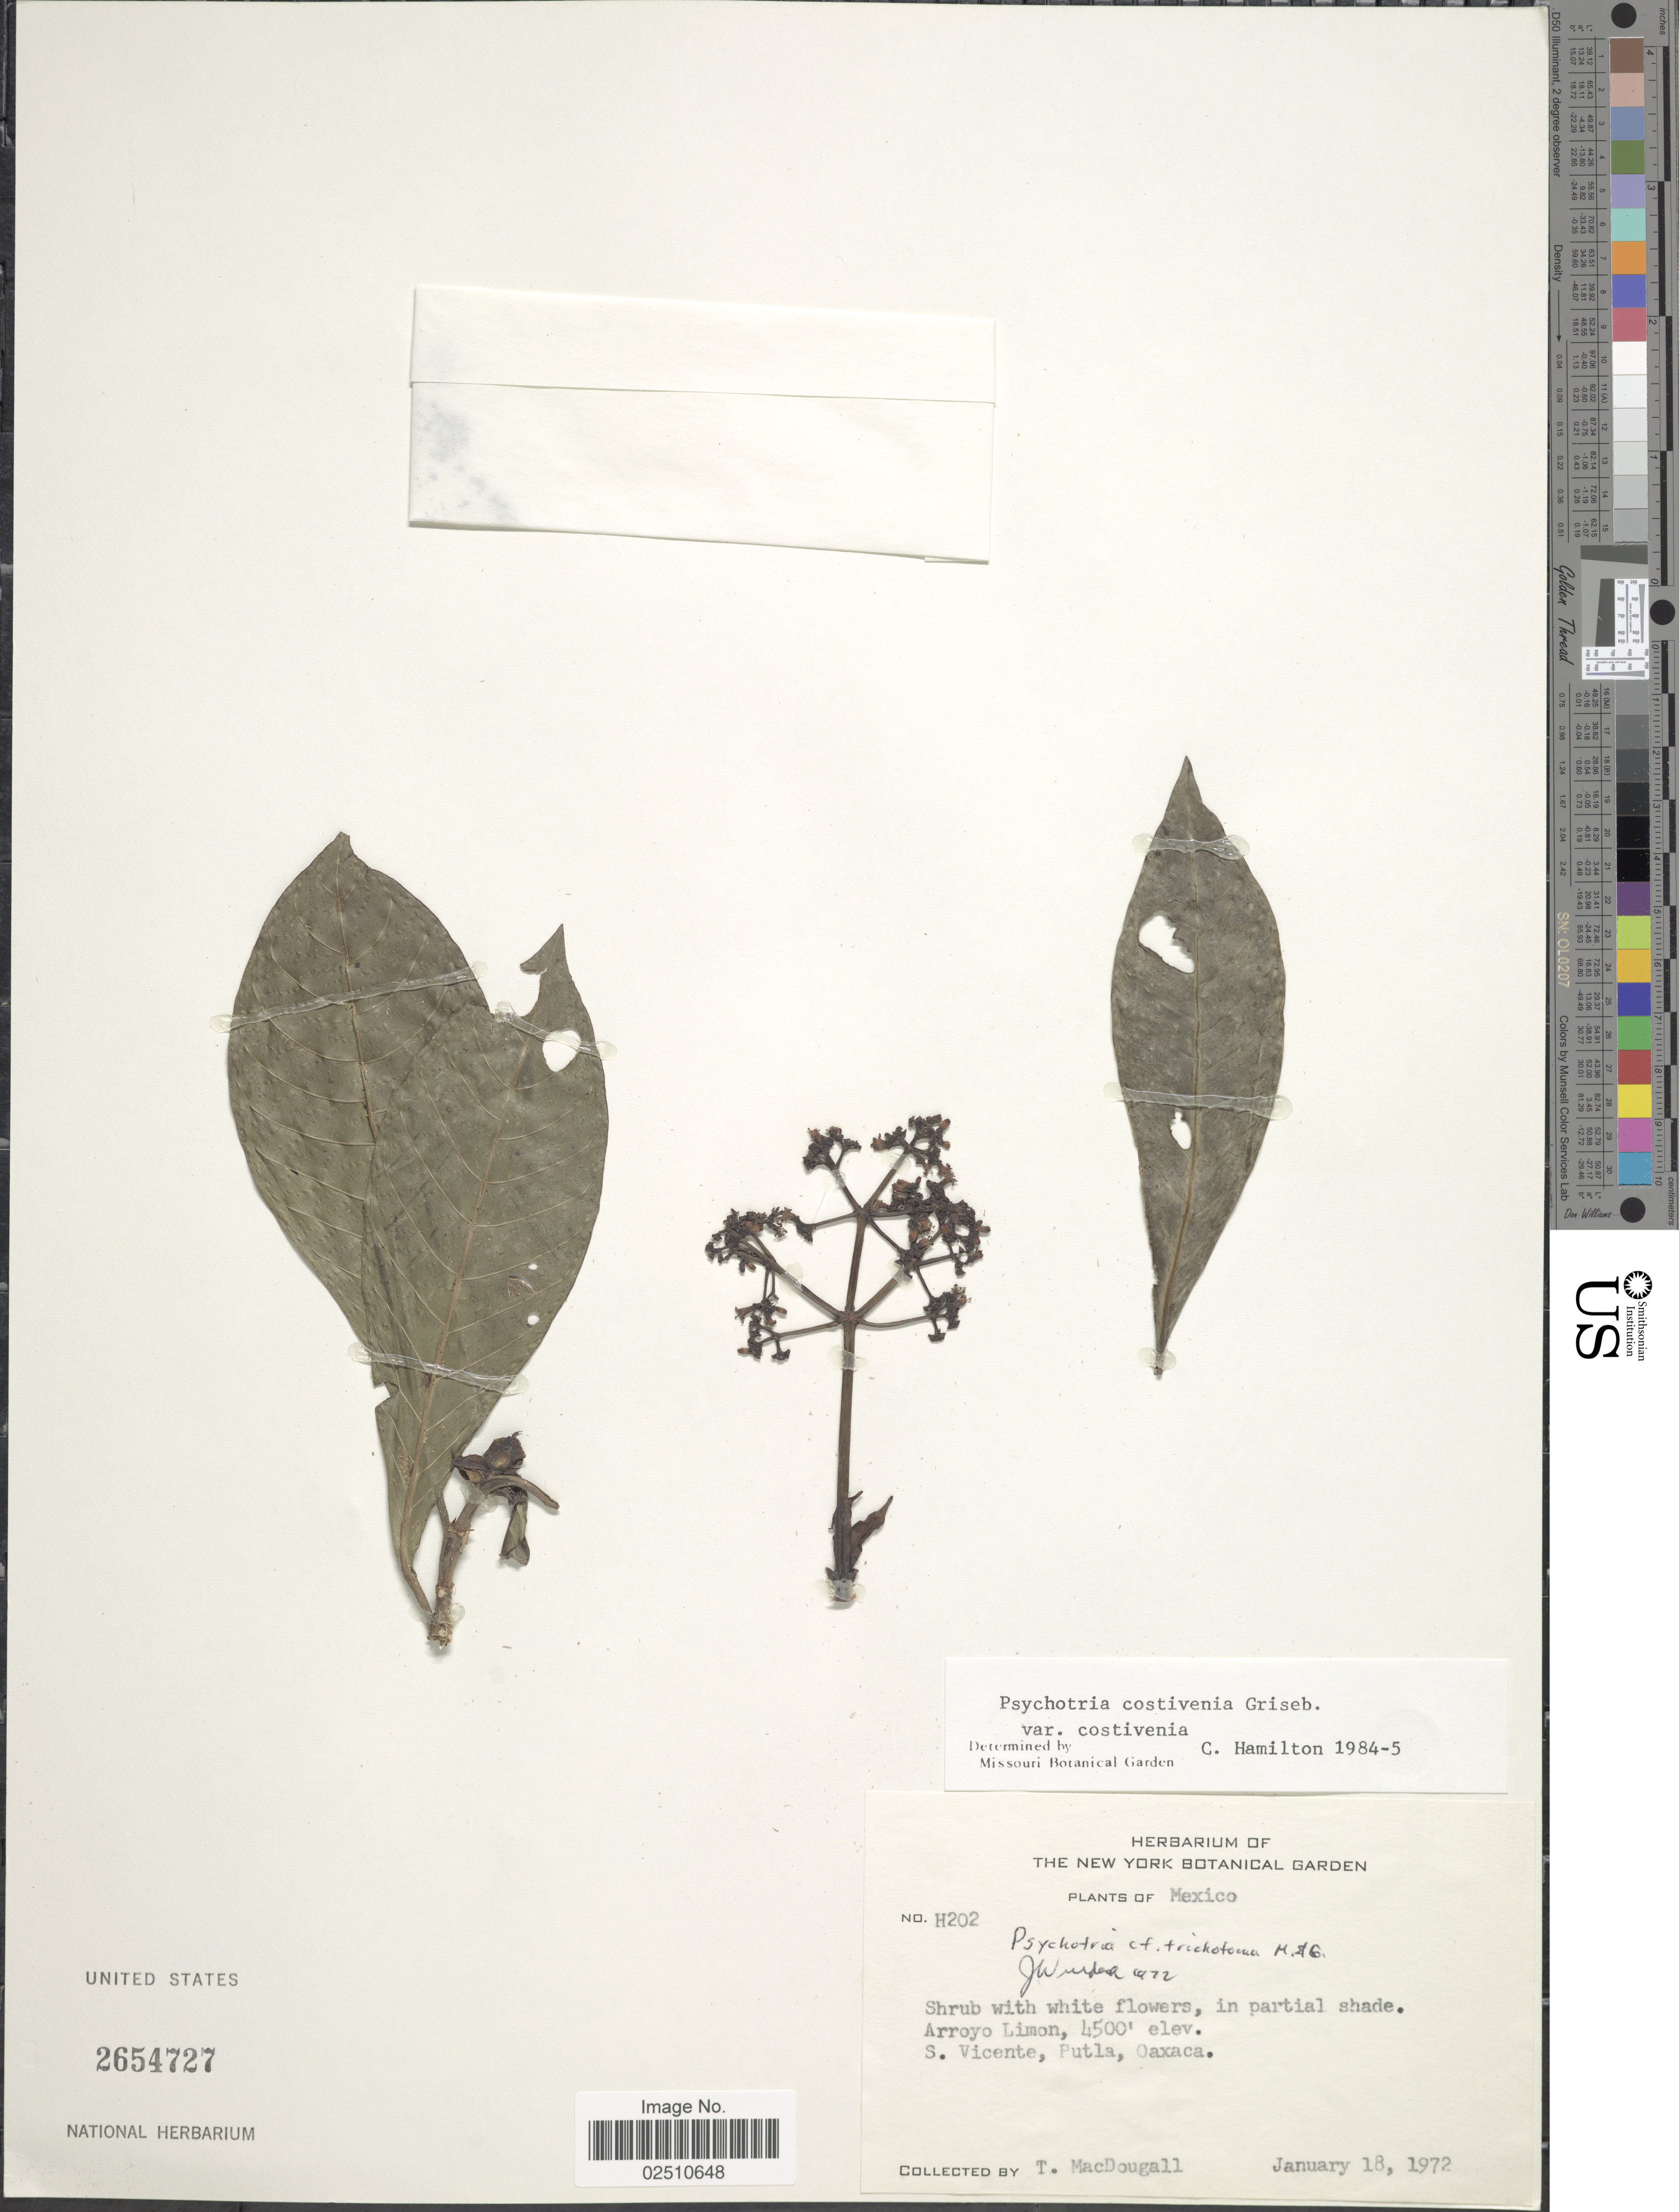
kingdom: Plantae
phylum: Tracheophyta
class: Magnoliopsida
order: Gentianales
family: Rubiaceae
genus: Psychotria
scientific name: Psychotria costivenia var. costivenia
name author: Griseb.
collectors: T. B. MacDougall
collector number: H202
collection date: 1972-01-18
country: Mexico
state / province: Oaxaca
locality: Arroyo Limon, S. Vicente, Putla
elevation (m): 1372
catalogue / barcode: US 2654727